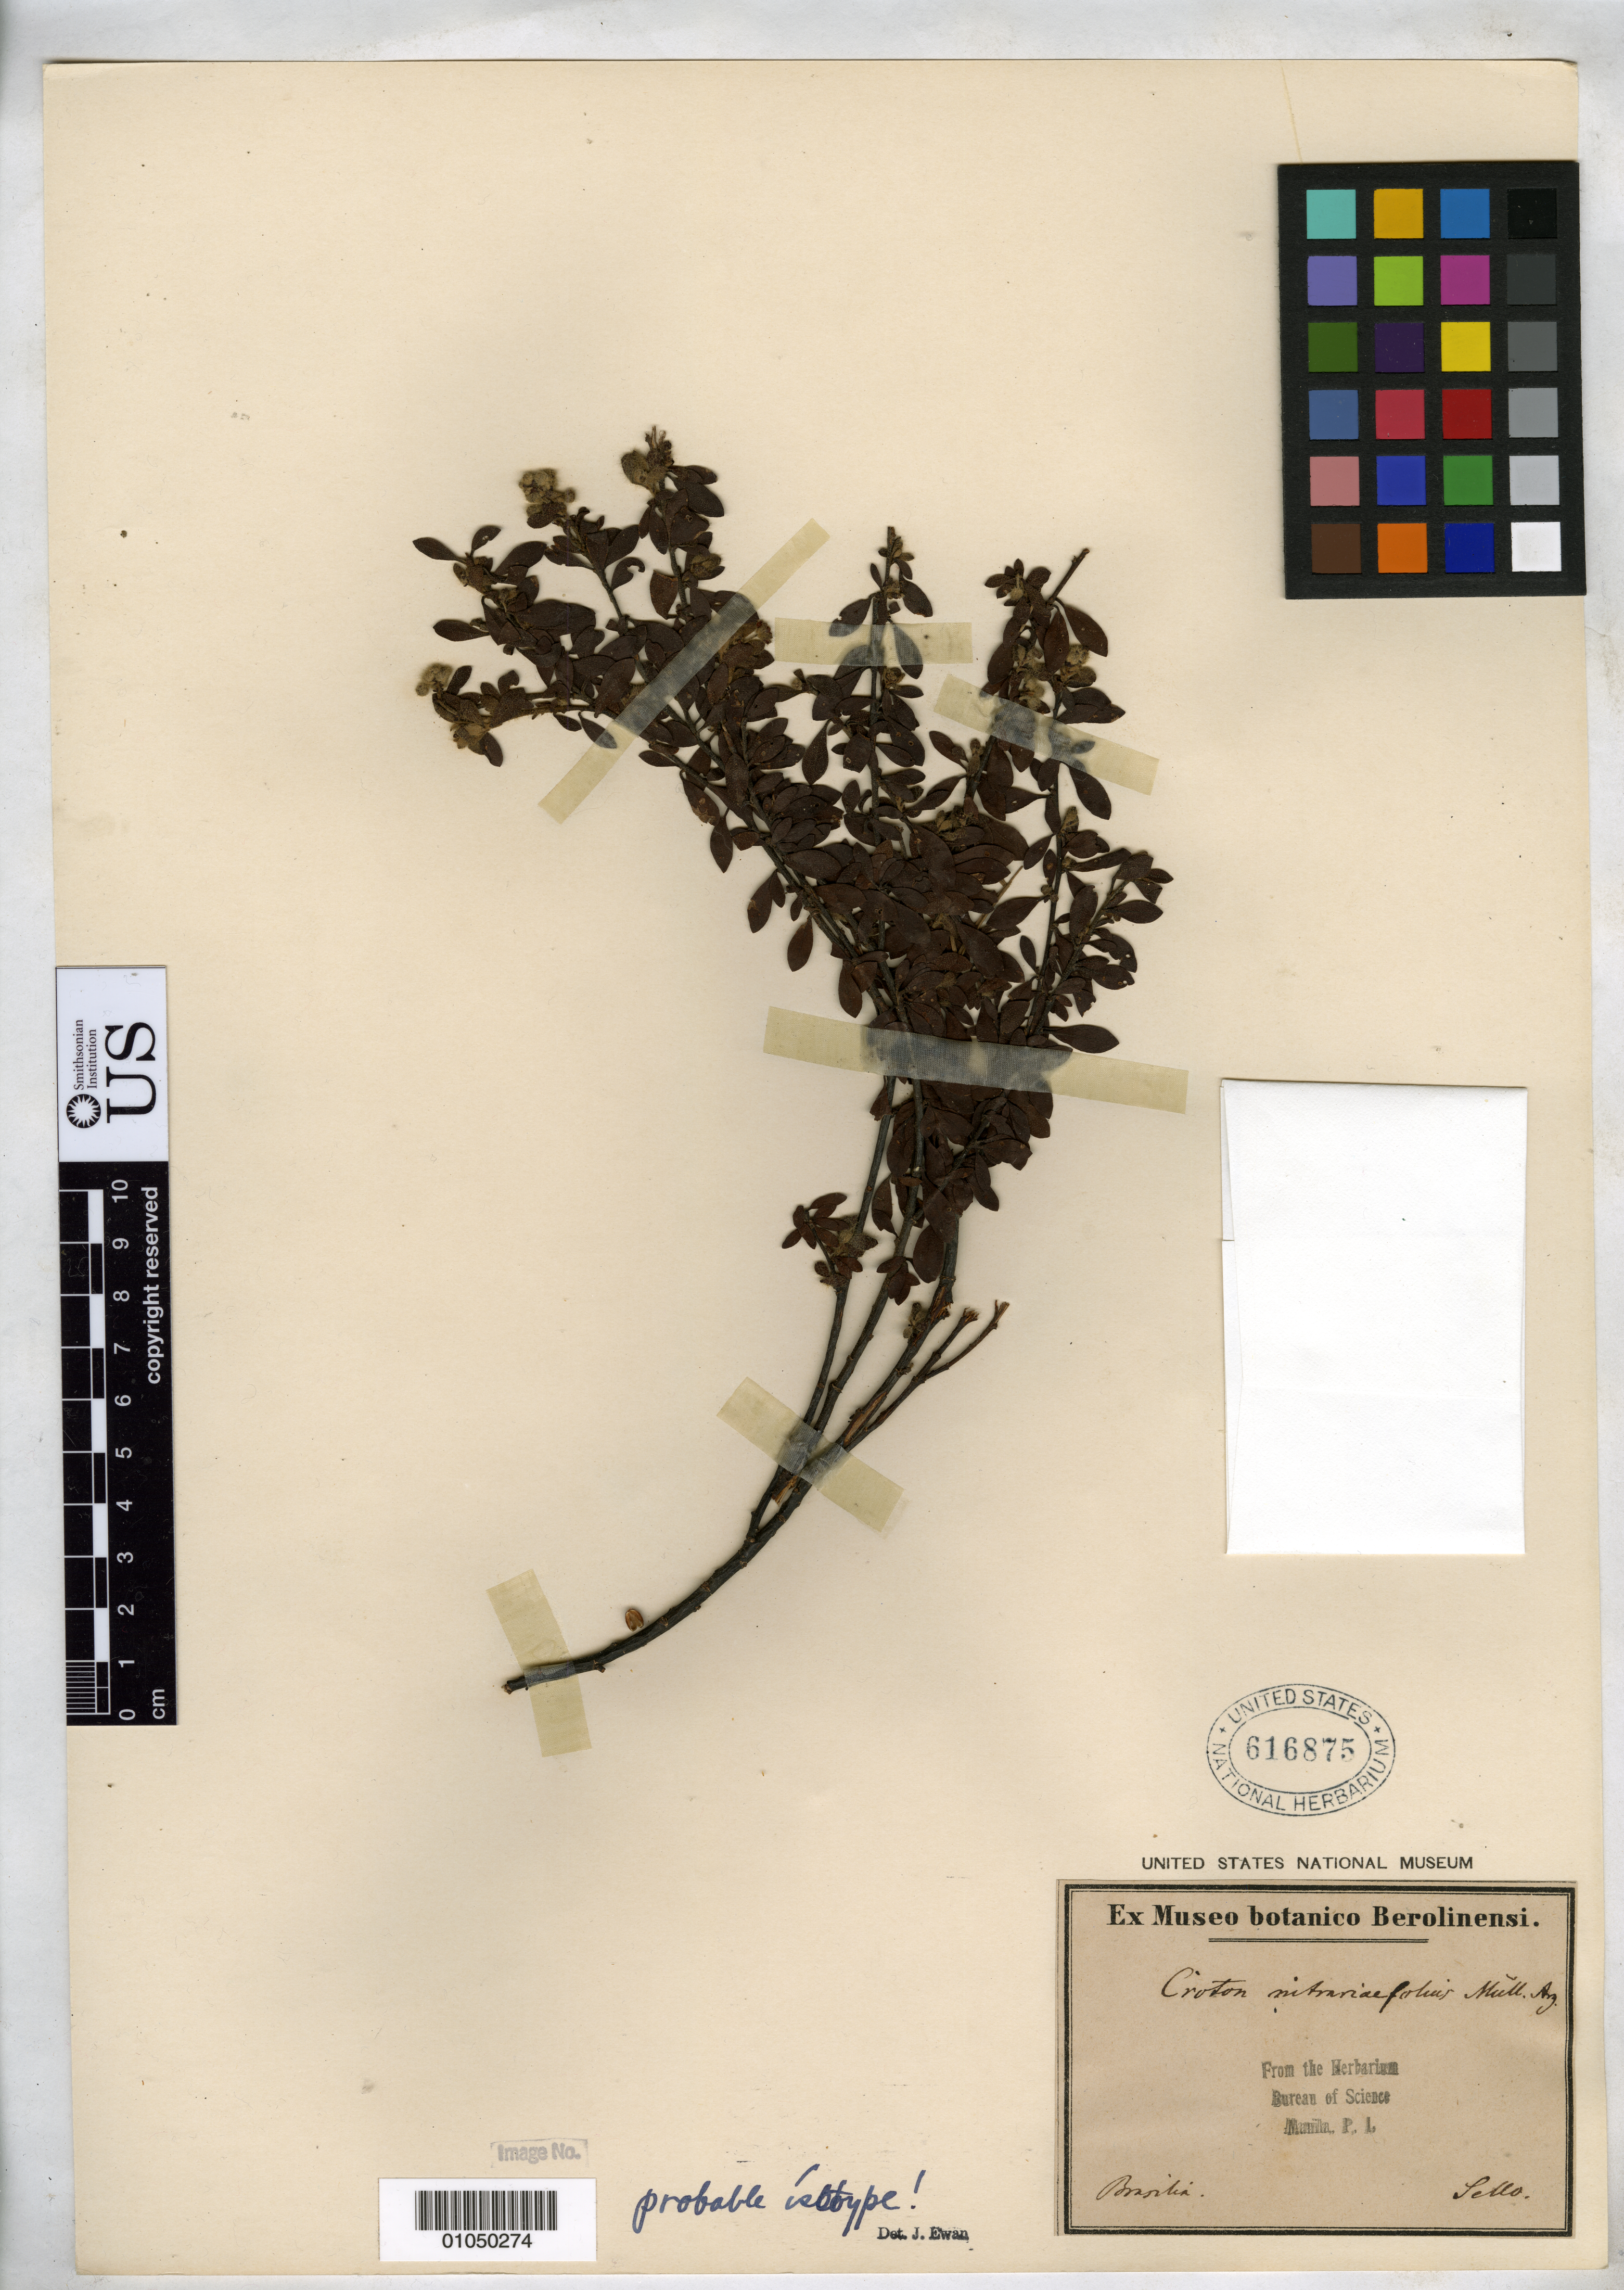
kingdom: Plantae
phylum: Tracheophyta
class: Magnoliopsida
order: Malpighiales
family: Euphorbiaceae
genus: Croton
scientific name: Croton nitrariifolius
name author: Baill.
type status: Possible Syntype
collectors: F. Sellow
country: Brazil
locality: "Brasilia".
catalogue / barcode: US 616875